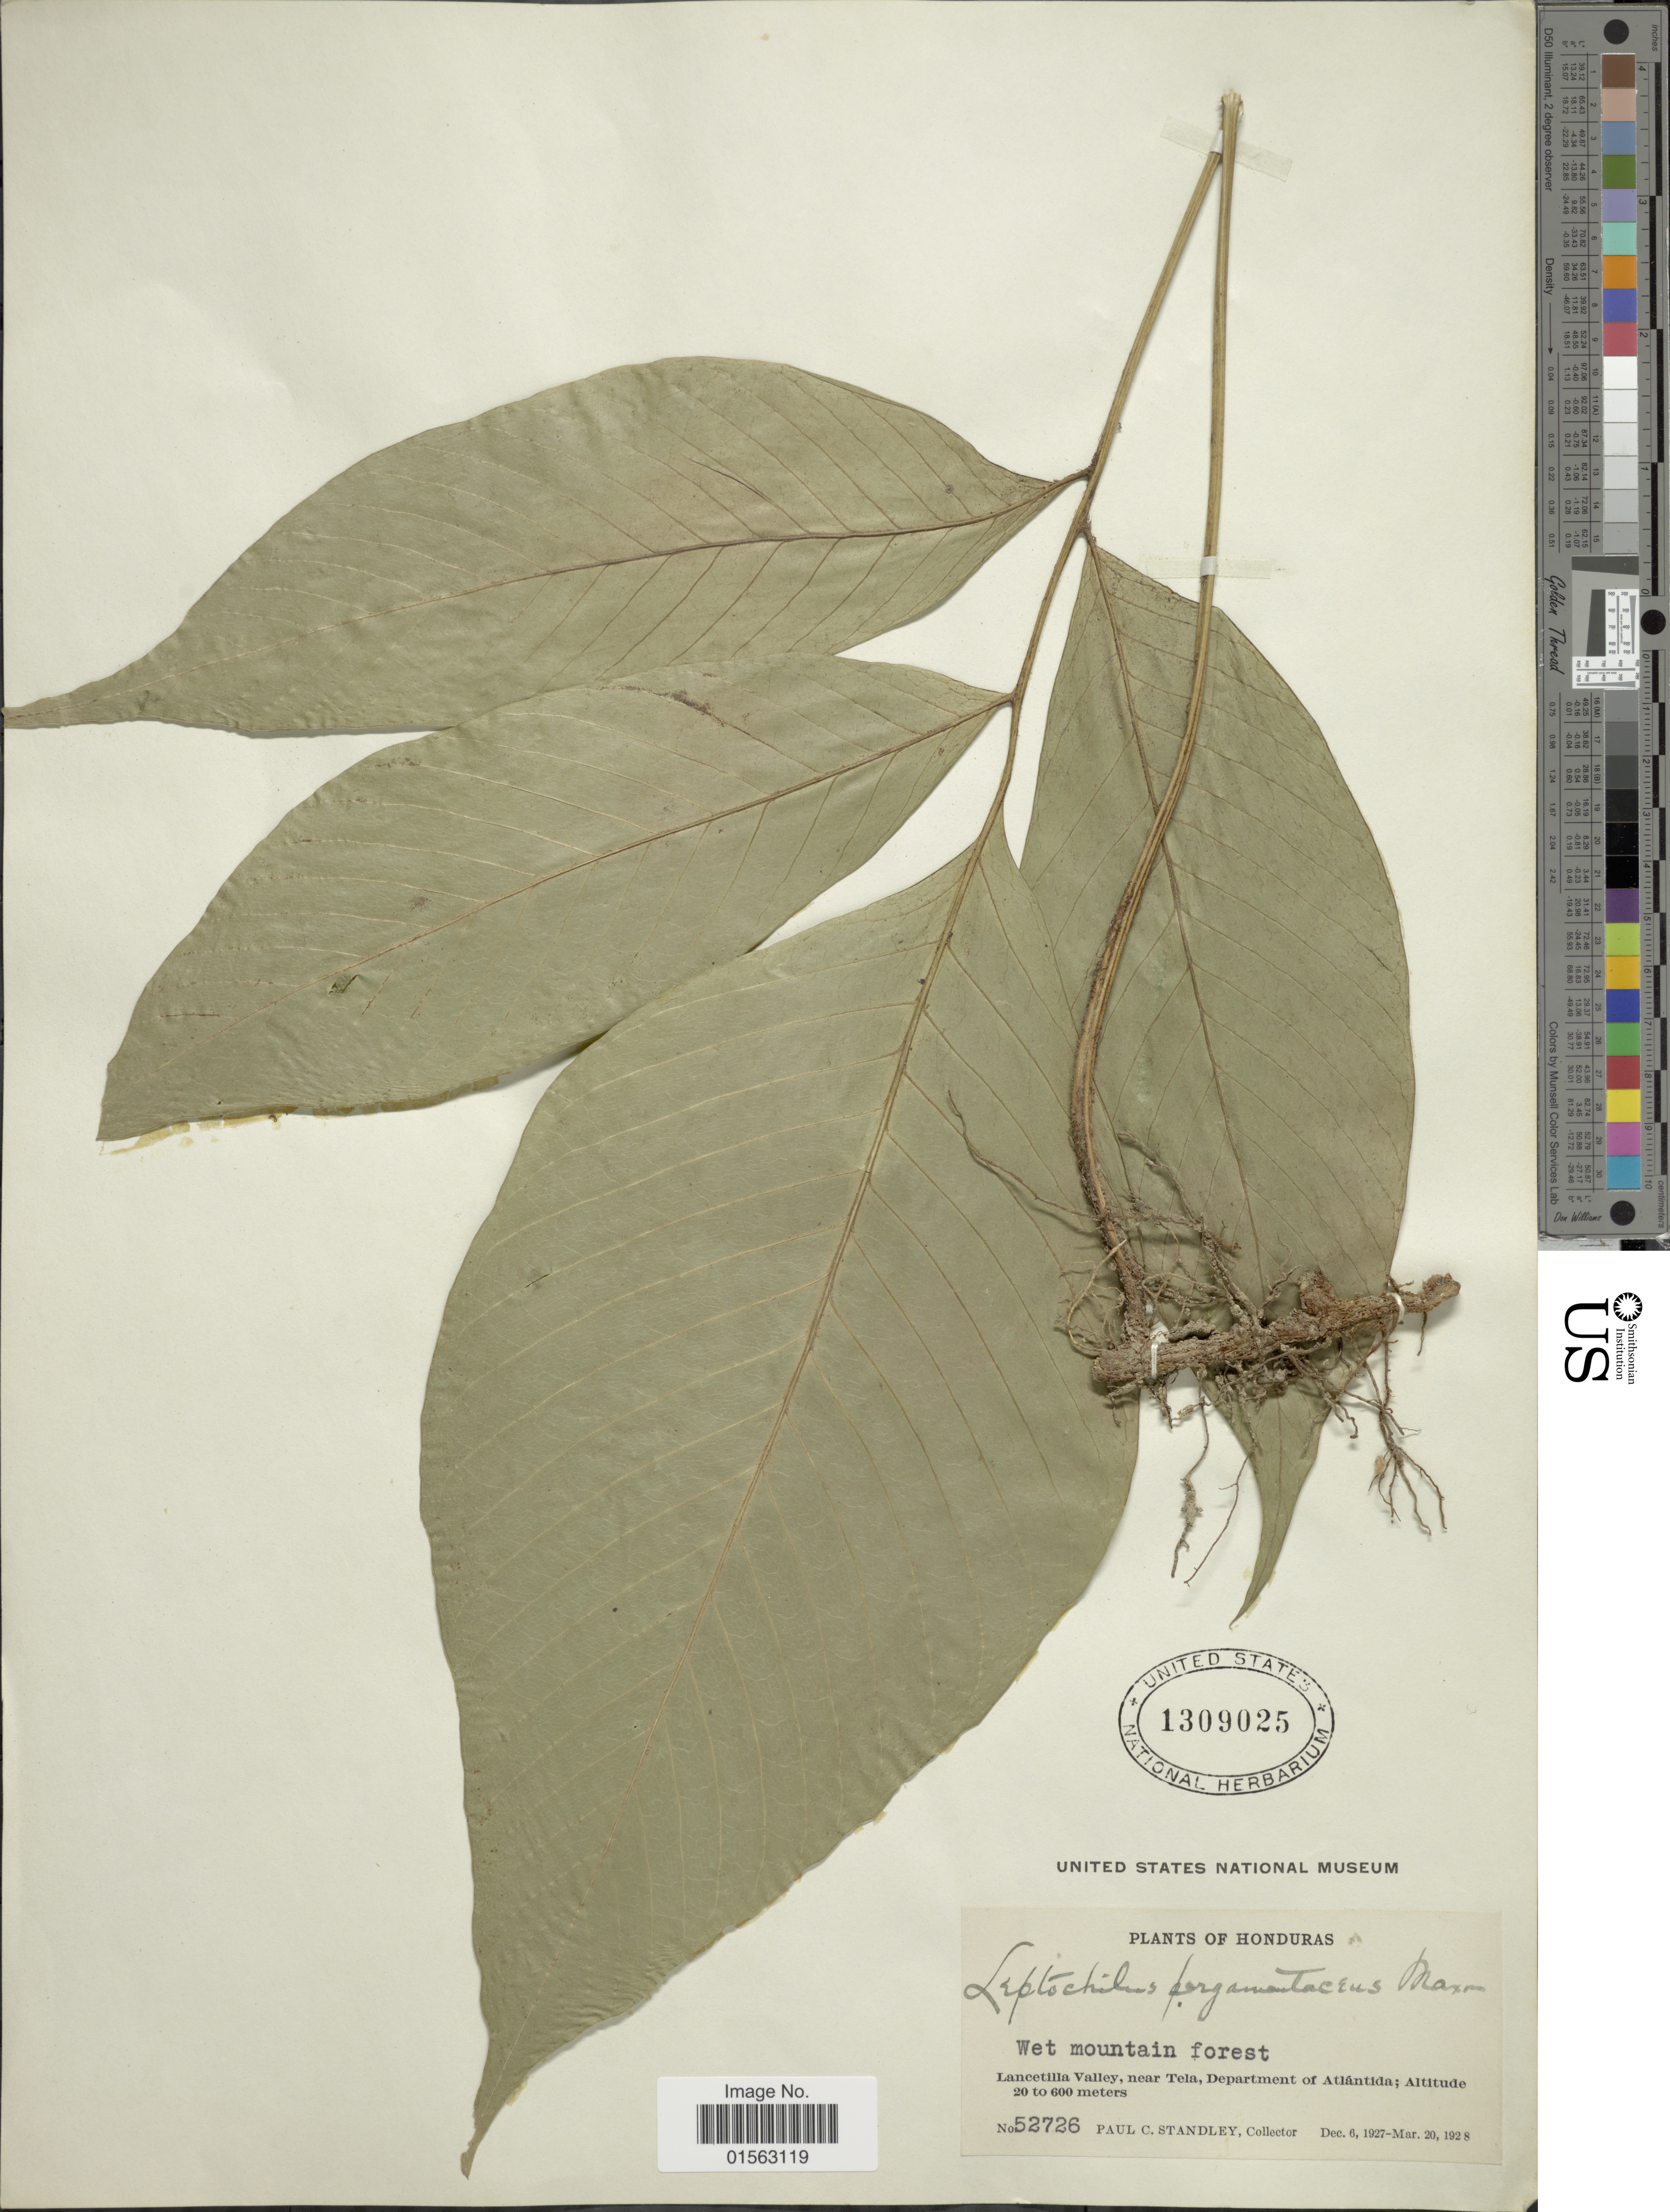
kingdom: Plantae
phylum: Tracheophyta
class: Polypodiopsida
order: Polypodiales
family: Dryopteridaceae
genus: Mickelia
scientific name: Mickelia pergamentacea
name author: (Maxon) R.C. Moran et al.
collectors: P. C. Standley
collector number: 52726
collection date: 1927-12-06/1928-03-20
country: Honduras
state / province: Atlántida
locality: Honduras, Lancetilla Valley, near Tela, Department of Atlántida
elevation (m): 20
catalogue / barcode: US 1309025